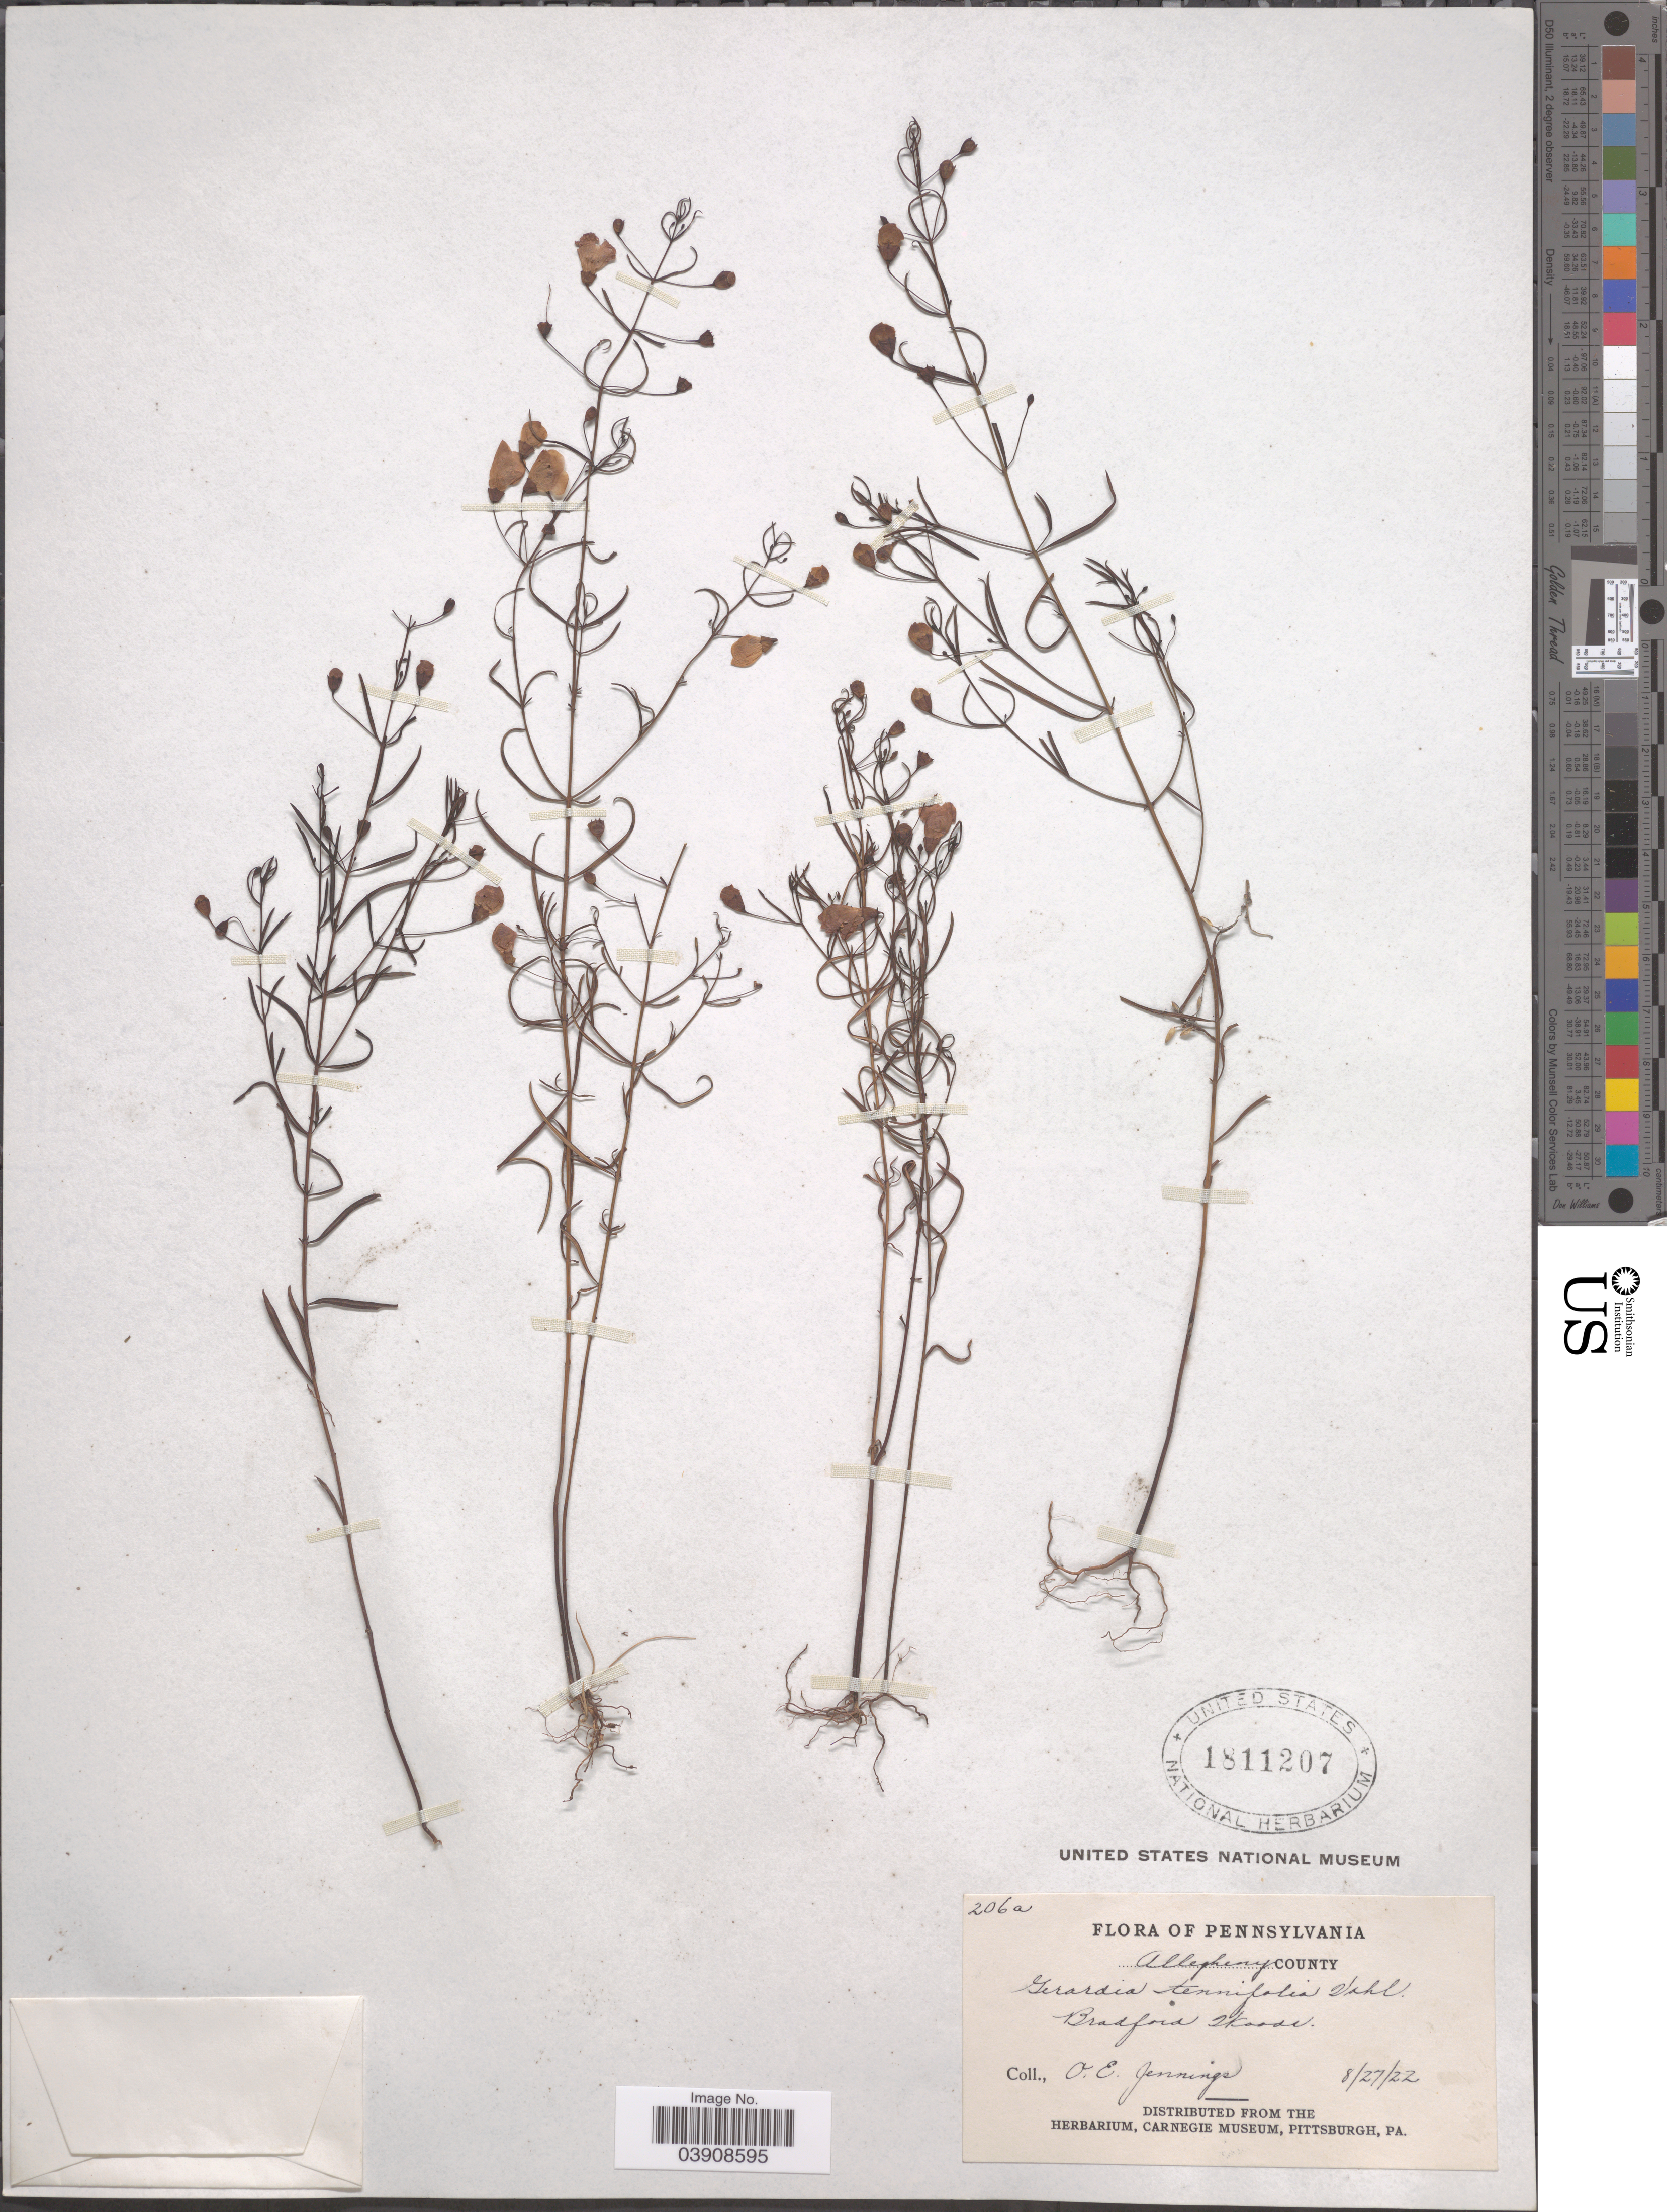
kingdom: Plantae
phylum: Tracheophyta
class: Magnoliopsida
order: Lamiales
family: Orobanchaceae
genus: Agalinis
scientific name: Agalinis tenuifolia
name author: (Vahl) Raf.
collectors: O. E. Jennings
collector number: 206a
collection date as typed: Transcribed d/m/y: 27/8/22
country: United States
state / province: Pennsylvania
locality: Allegheny County. Bradford Woods.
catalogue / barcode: US 1811207